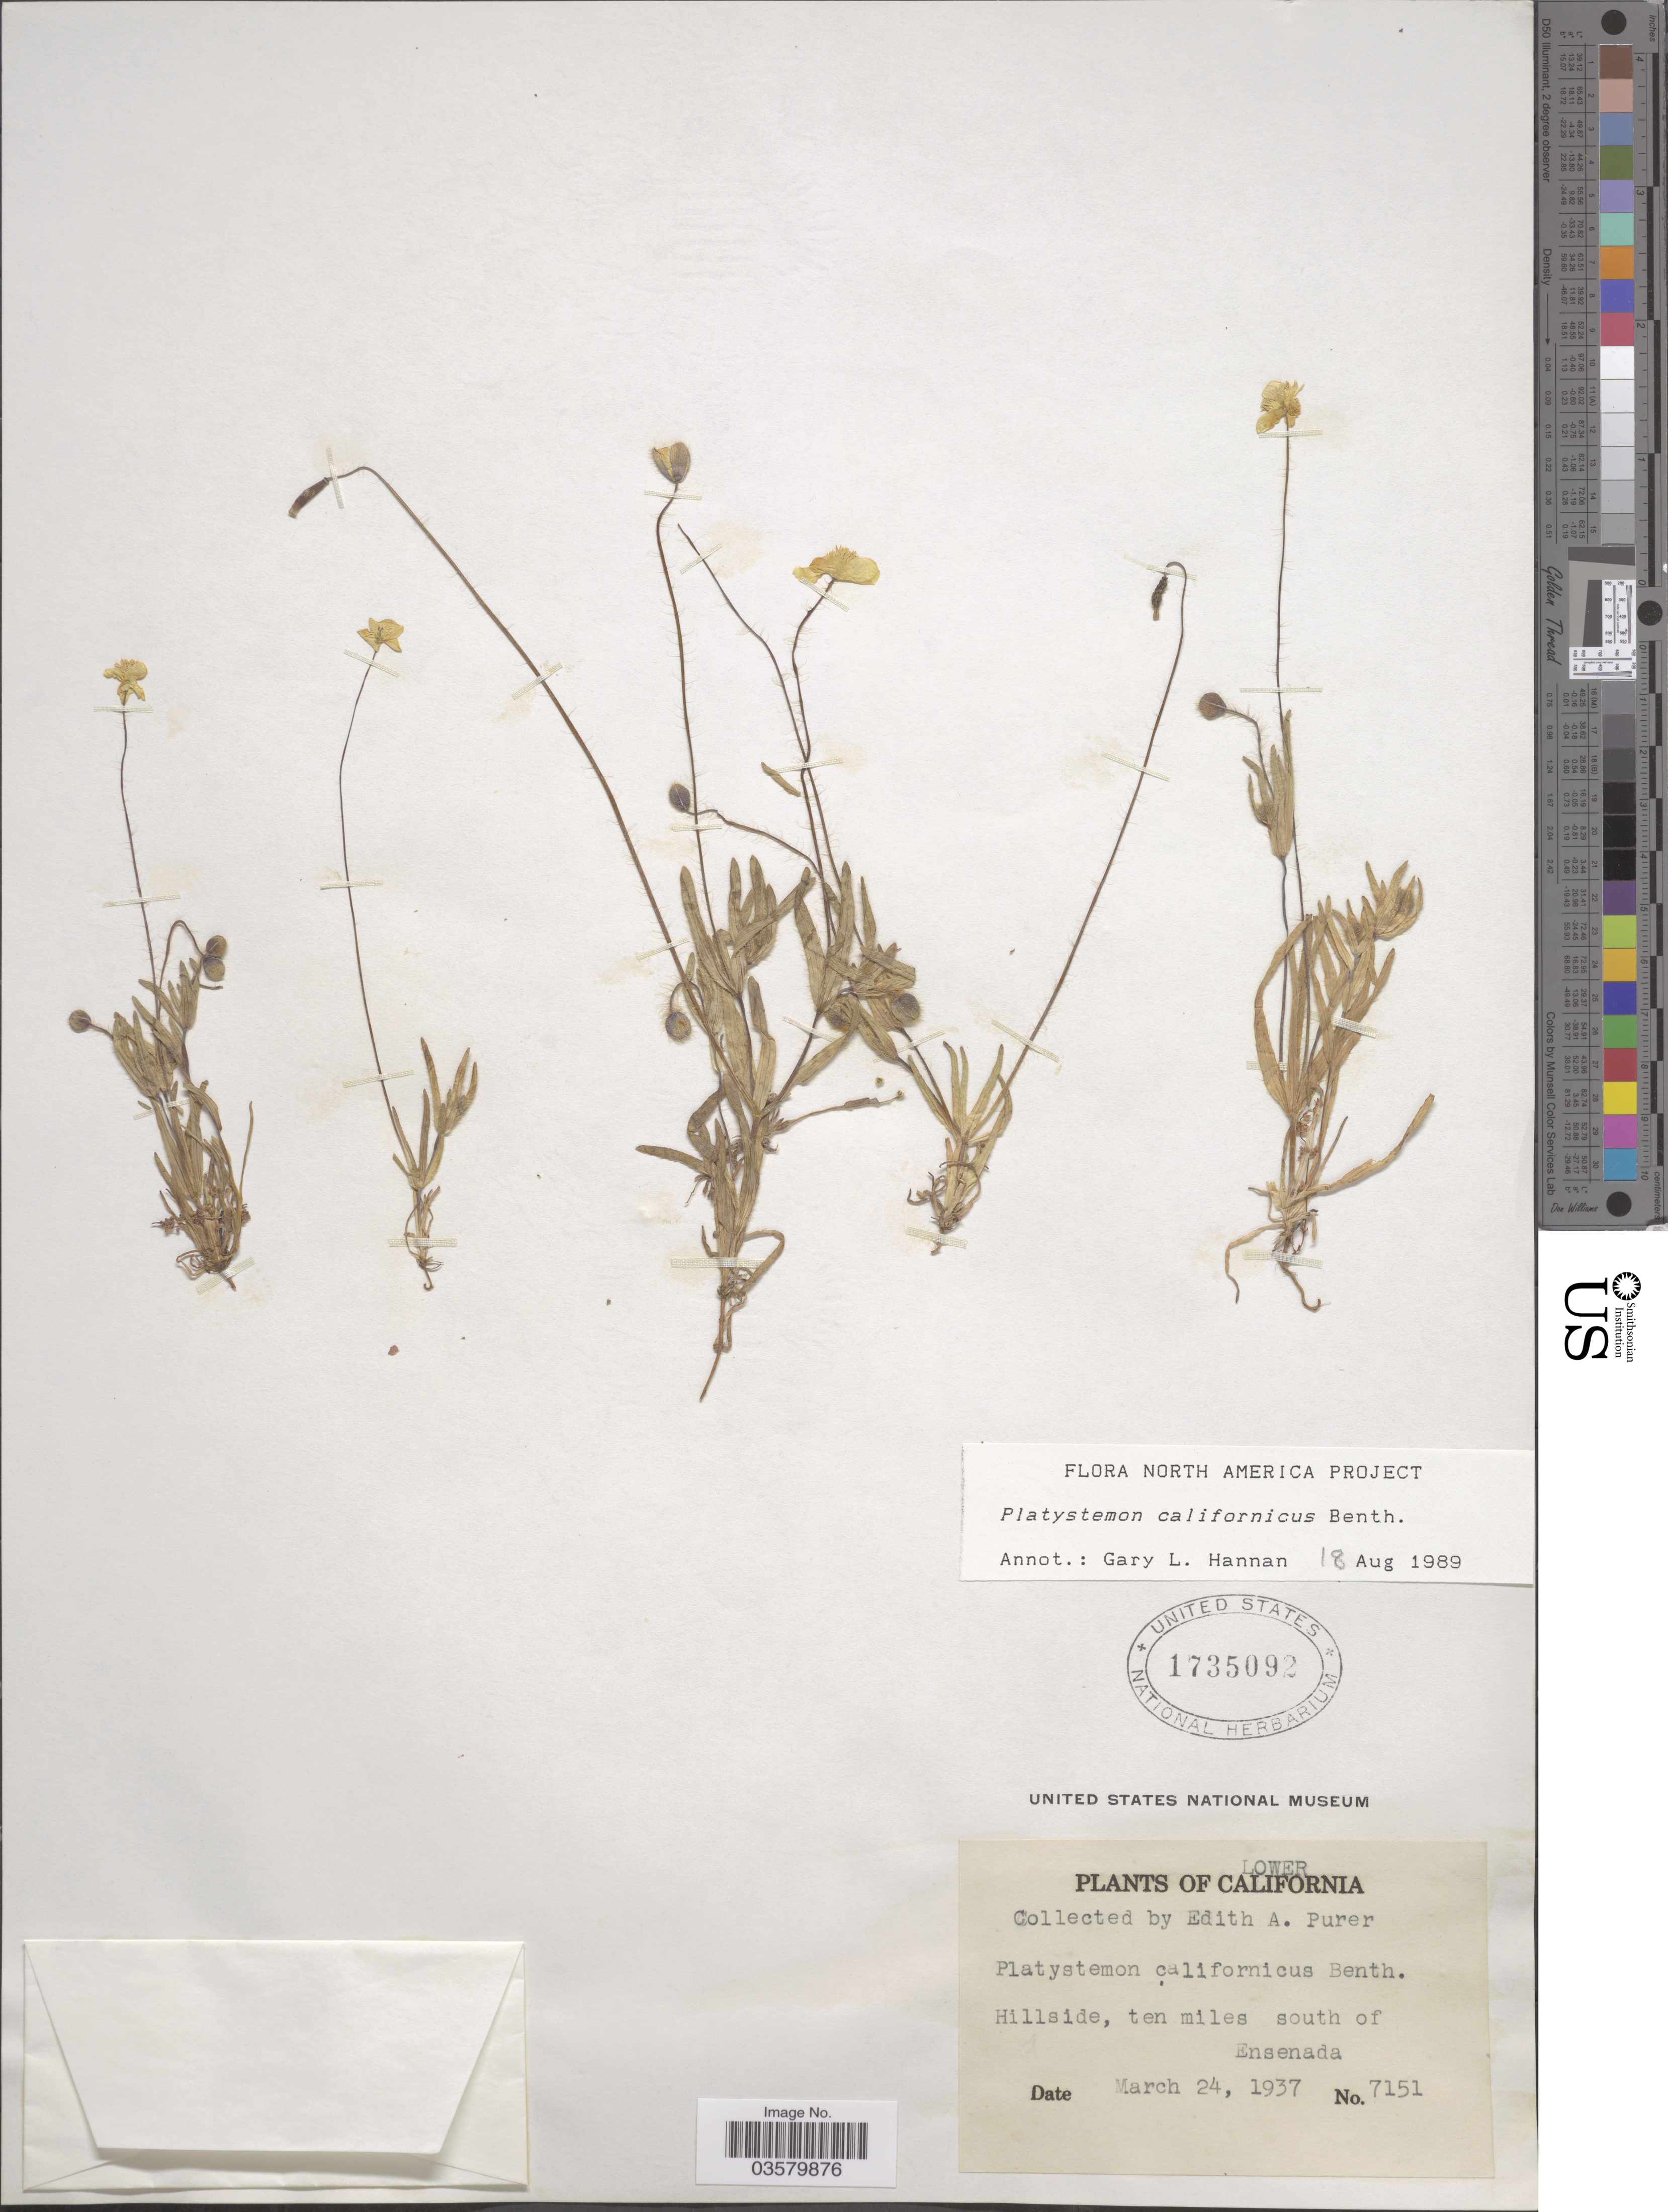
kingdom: Plantae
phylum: Tracheophyta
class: Magnoliopsida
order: Ranunculales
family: Papaveraceae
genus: Platystemon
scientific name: Platystemon californicus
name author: Benth.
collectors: E. Purer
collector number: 7151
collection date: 1937-03-24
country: Mexico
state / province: Baja California Norte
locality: Lower California. Ten miles north of Ensenada.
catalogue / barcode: US 1735092